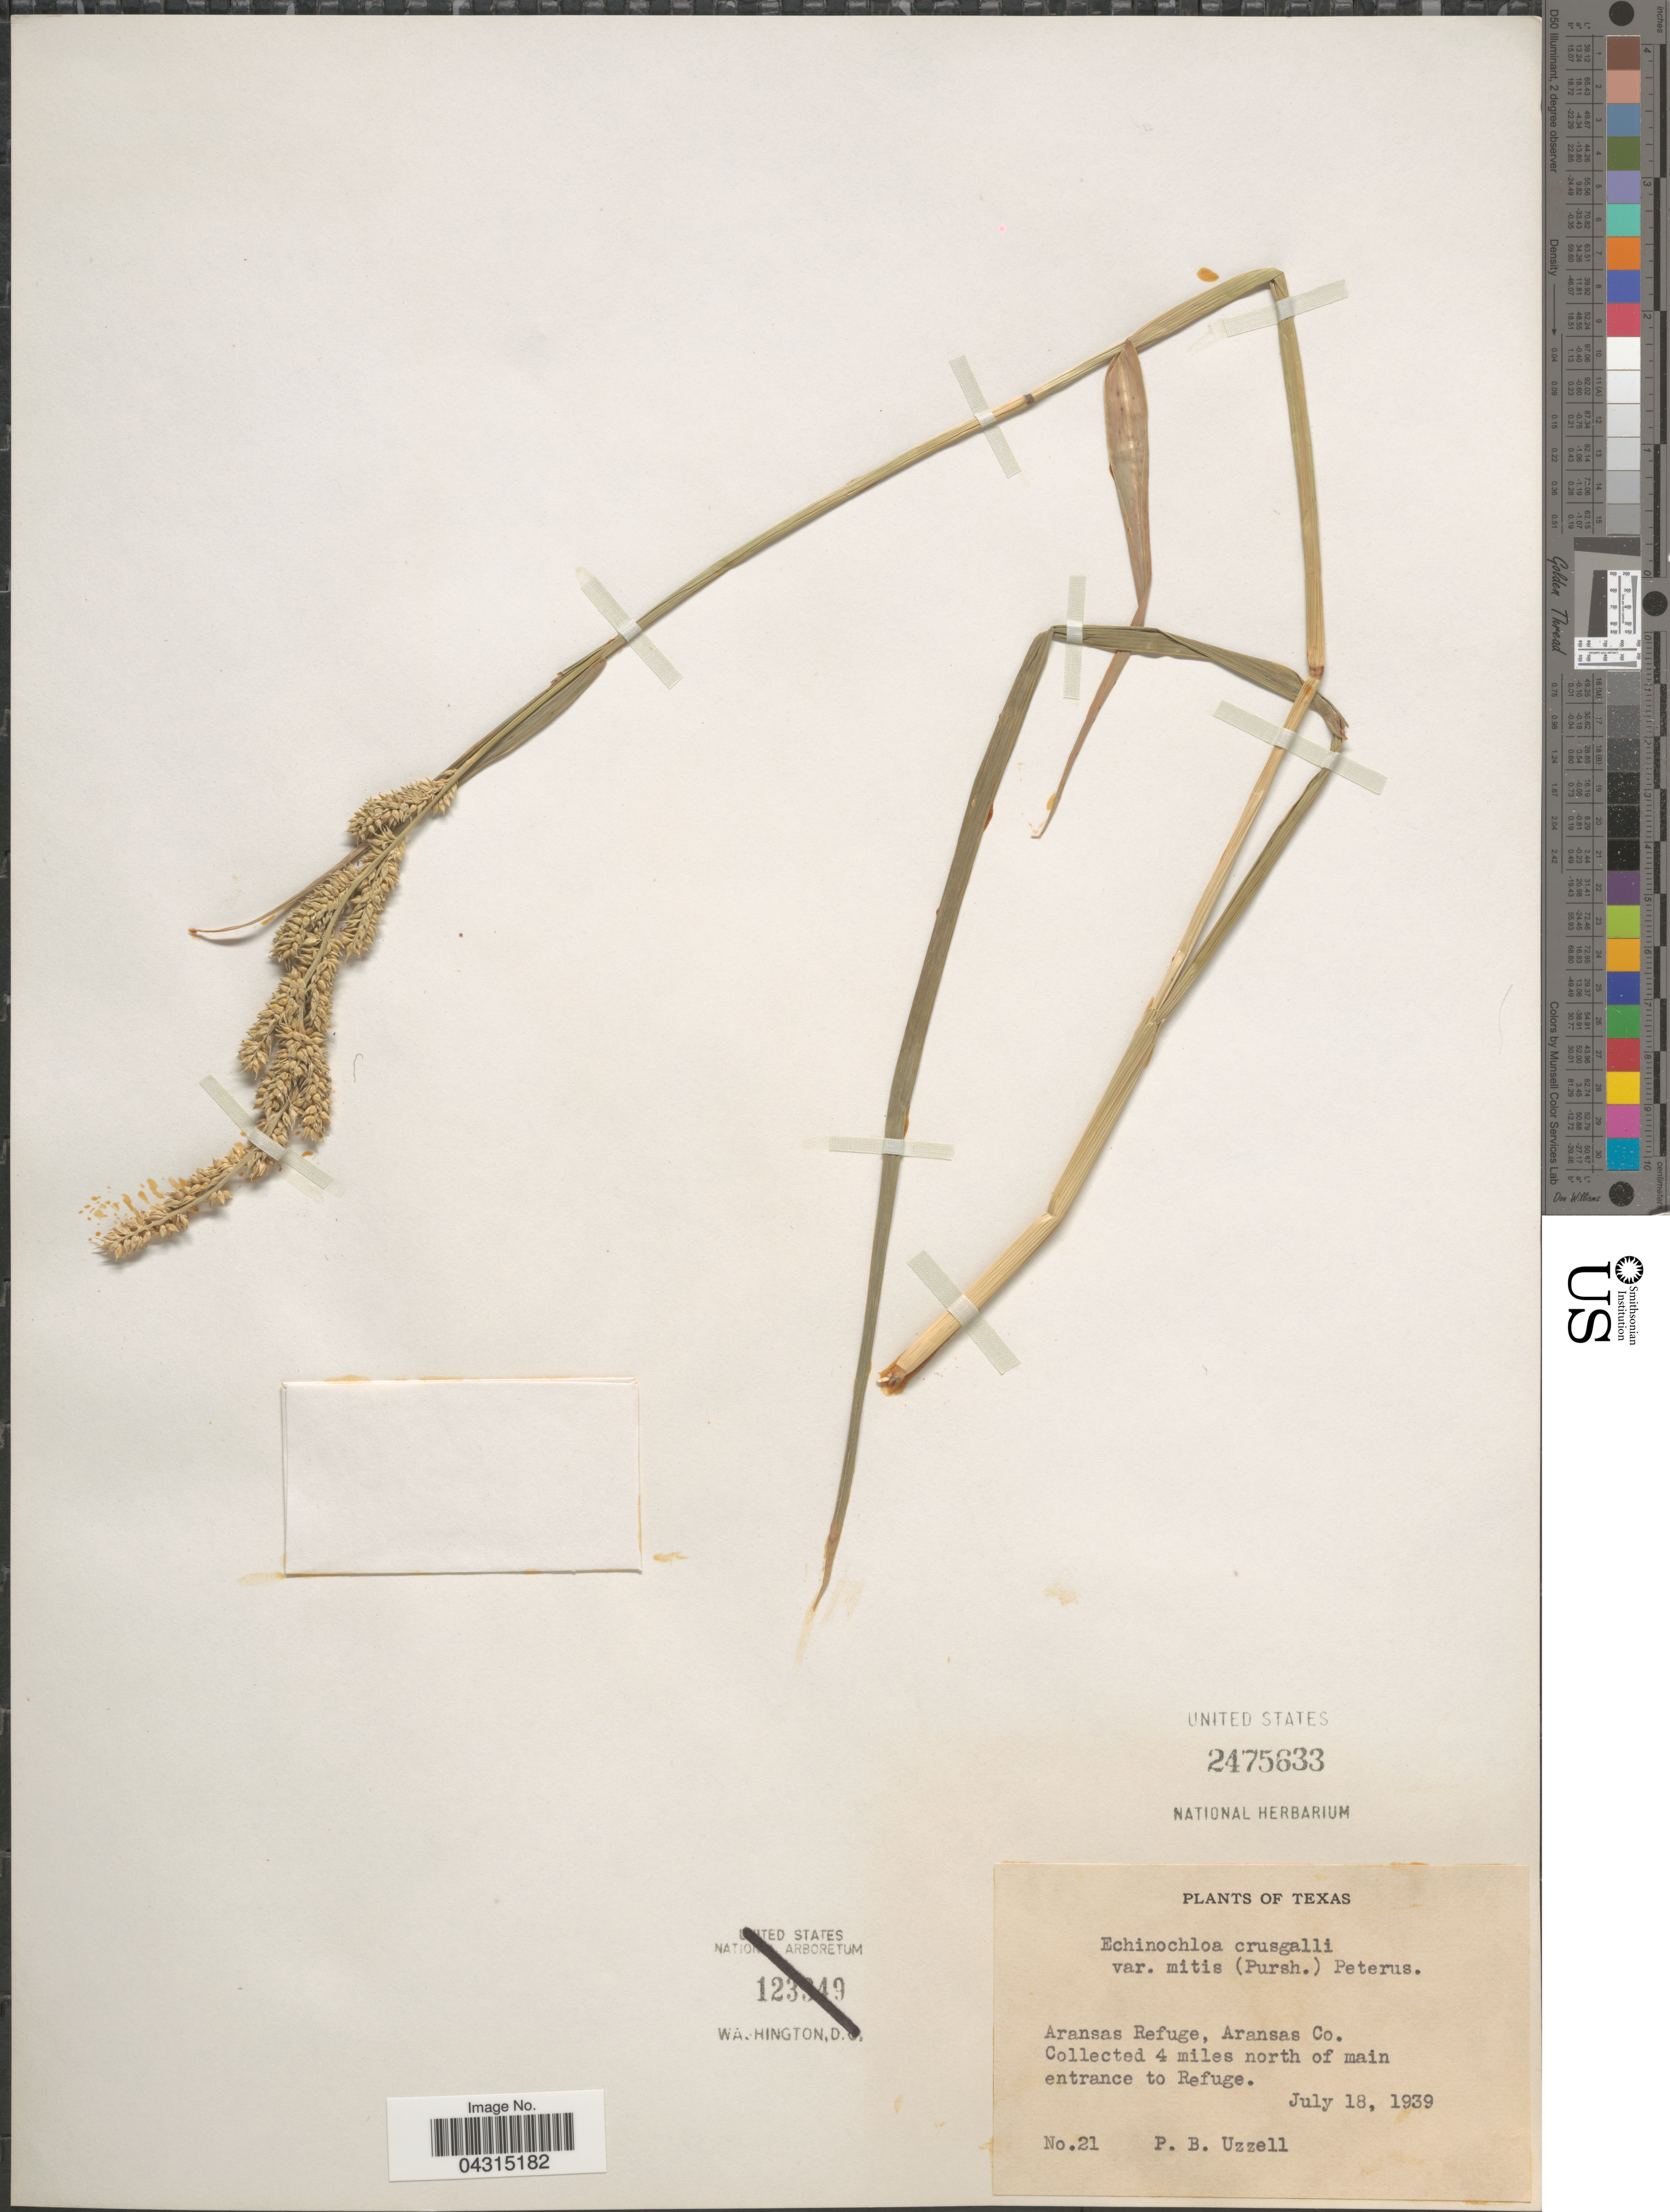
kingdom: Plantae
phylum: Tracheophyta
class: Liliopsida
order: Poales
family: Poaceae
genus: Echinochloa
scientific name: Echinochloa crus-galli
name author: (L.) P. Beauv.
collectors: P. Uzzell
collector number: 21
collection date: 1939-07-18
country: United States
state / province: Texas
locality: Aransas Refuge, Aransas Co. 4 miles north of main entrance to Refuge.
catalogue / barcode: US 2475633